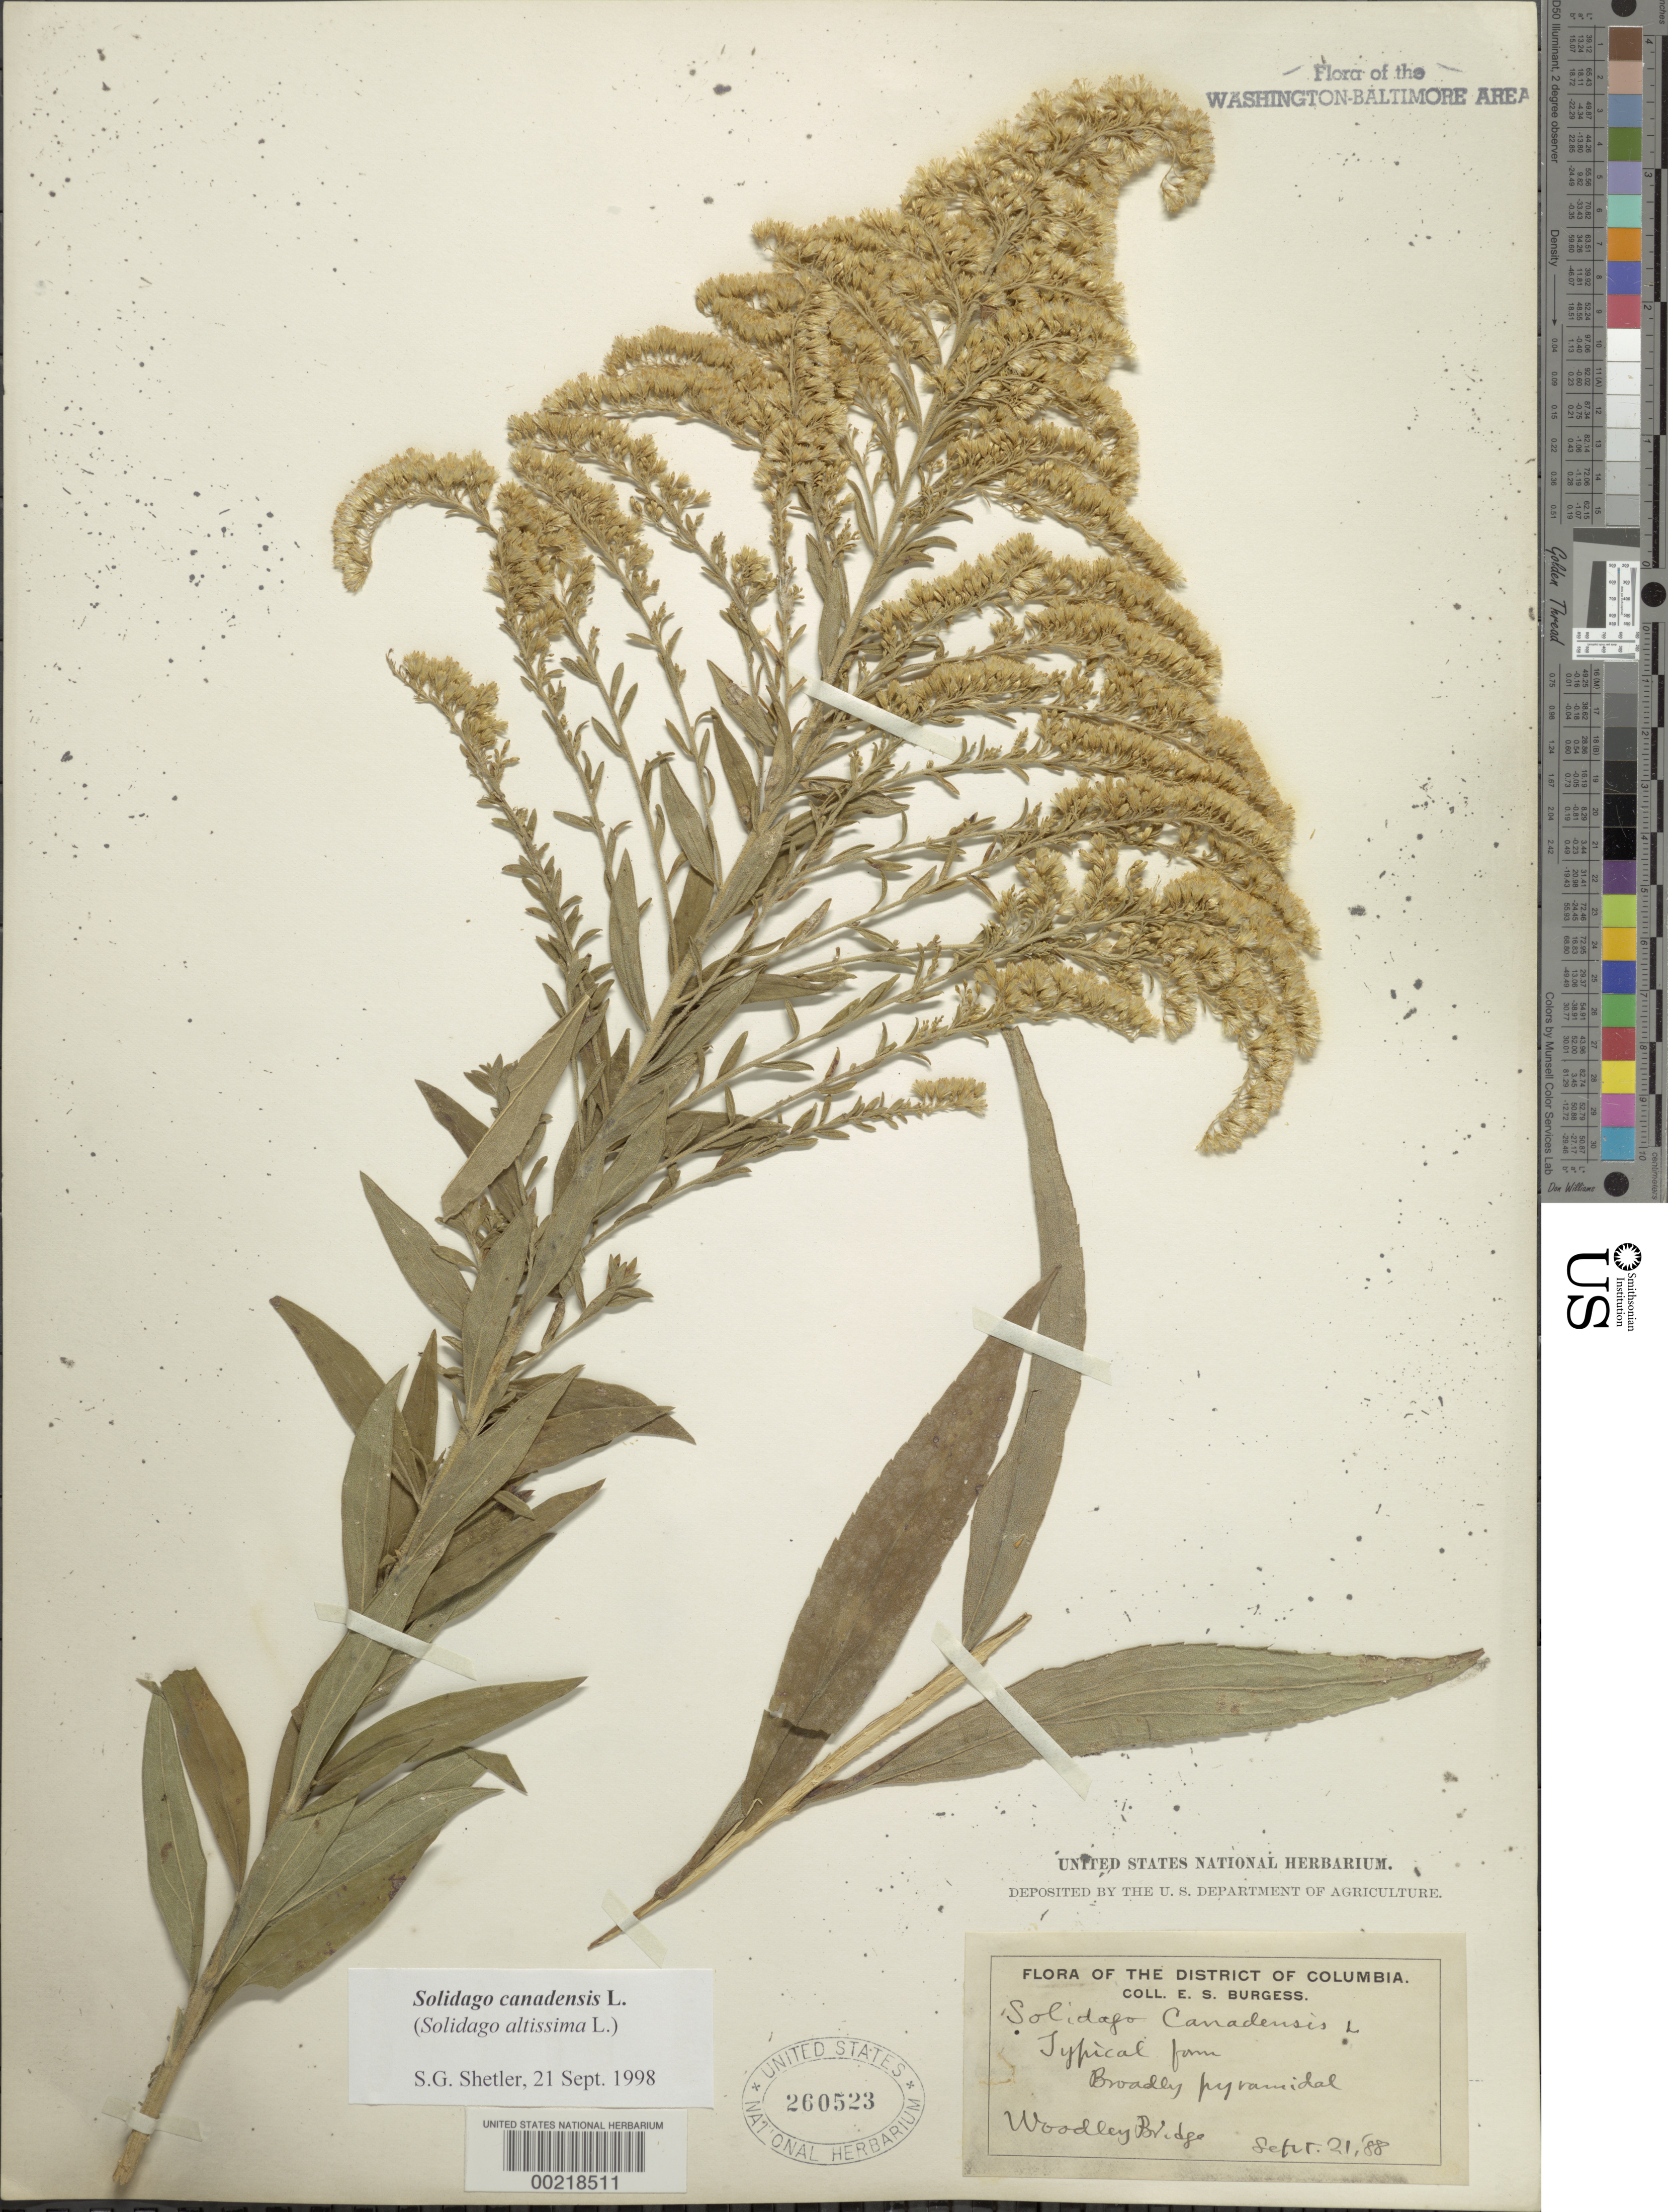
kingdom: Plantae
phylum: Tracheophyta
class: Magnoliopsida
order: Asterales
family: Asteraceae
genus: Solidago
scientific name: Solidago canadensis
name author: L.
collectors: E. Burgess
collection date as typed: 21 Sep 1888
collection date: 1888-09-21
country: United States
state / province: District of Columbia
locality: Woodley Bridge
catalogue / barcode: US 260523